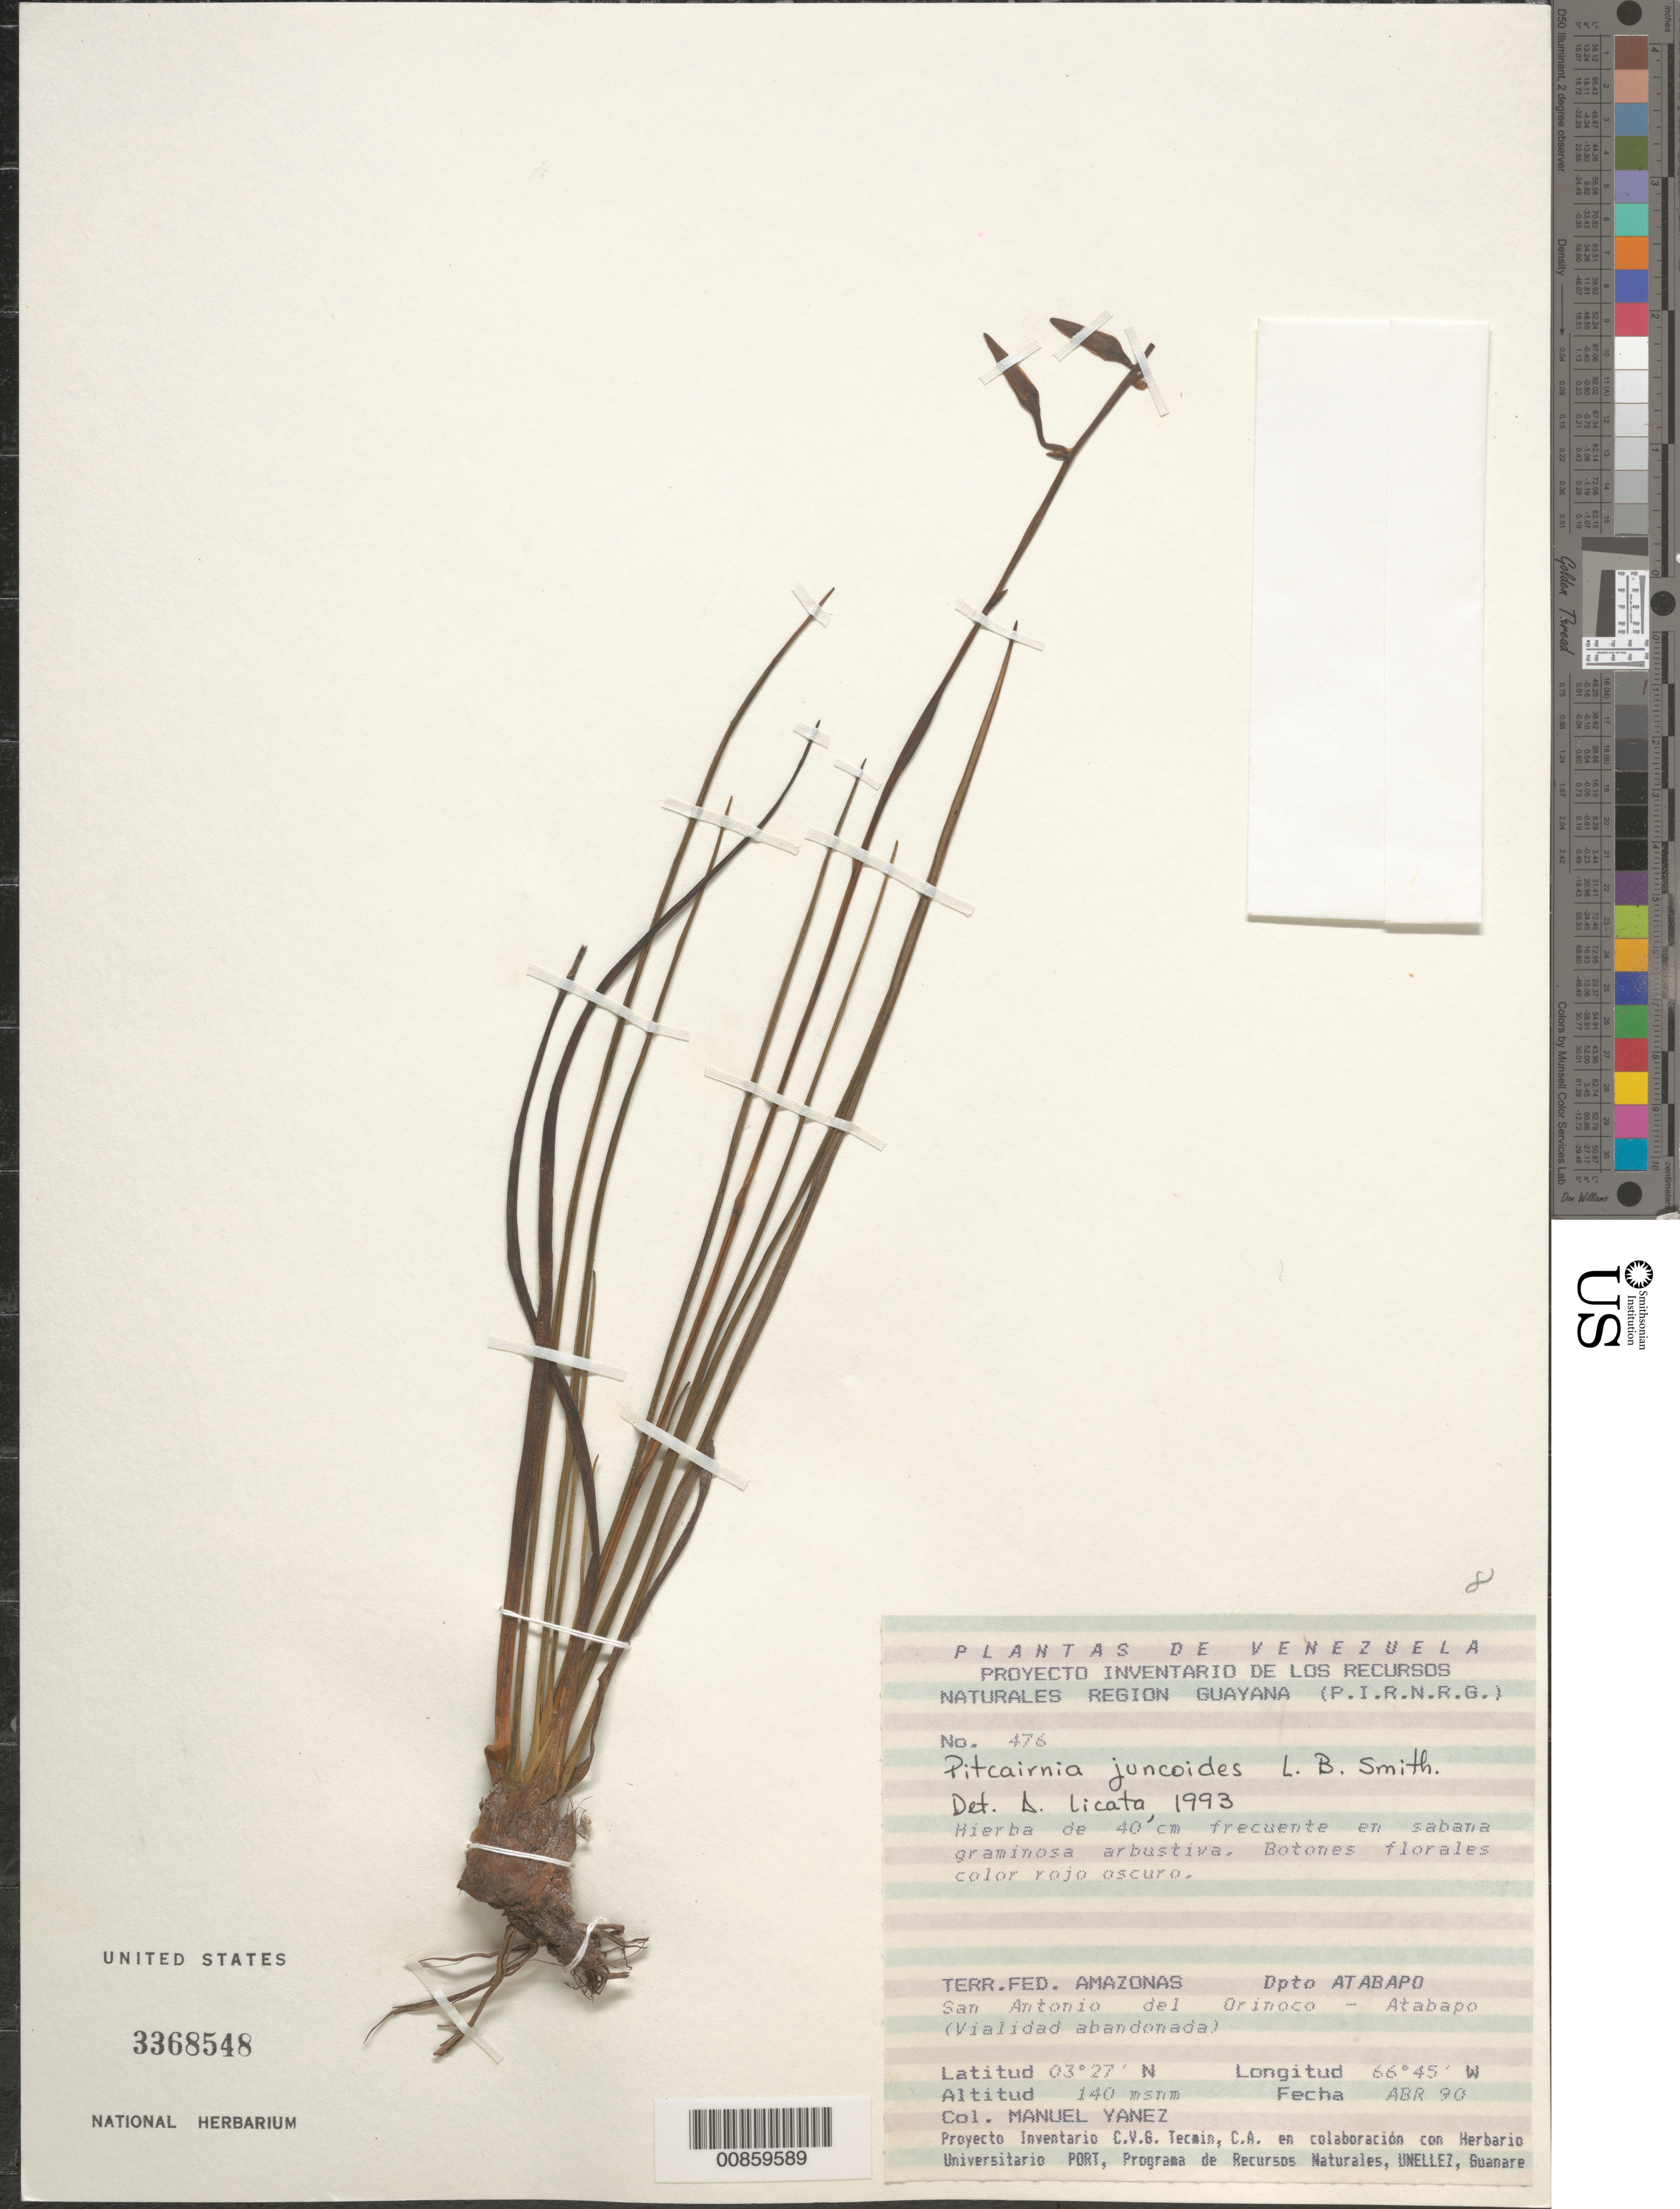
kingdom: Plantae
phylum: Tracheophyta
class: Liliopsida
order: Poales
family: Bromeliaceae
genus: Pitcairnia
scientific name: Pitcairnia juncoides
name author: L.B. Sm.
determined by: Licata, A., (PORT), Univ. Nac. Exp. de los Llanos Ezequiel Zamora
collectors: M. Yanez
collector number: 476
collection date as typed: Apr-90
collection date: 1990-04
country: Venezuela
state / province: Amazonas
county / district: Atabapo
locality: San Antonio del Orinoco (Vialidad abandonada)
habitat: Sabana graminosa arbustiva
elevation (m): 140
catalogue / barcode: US 3368548